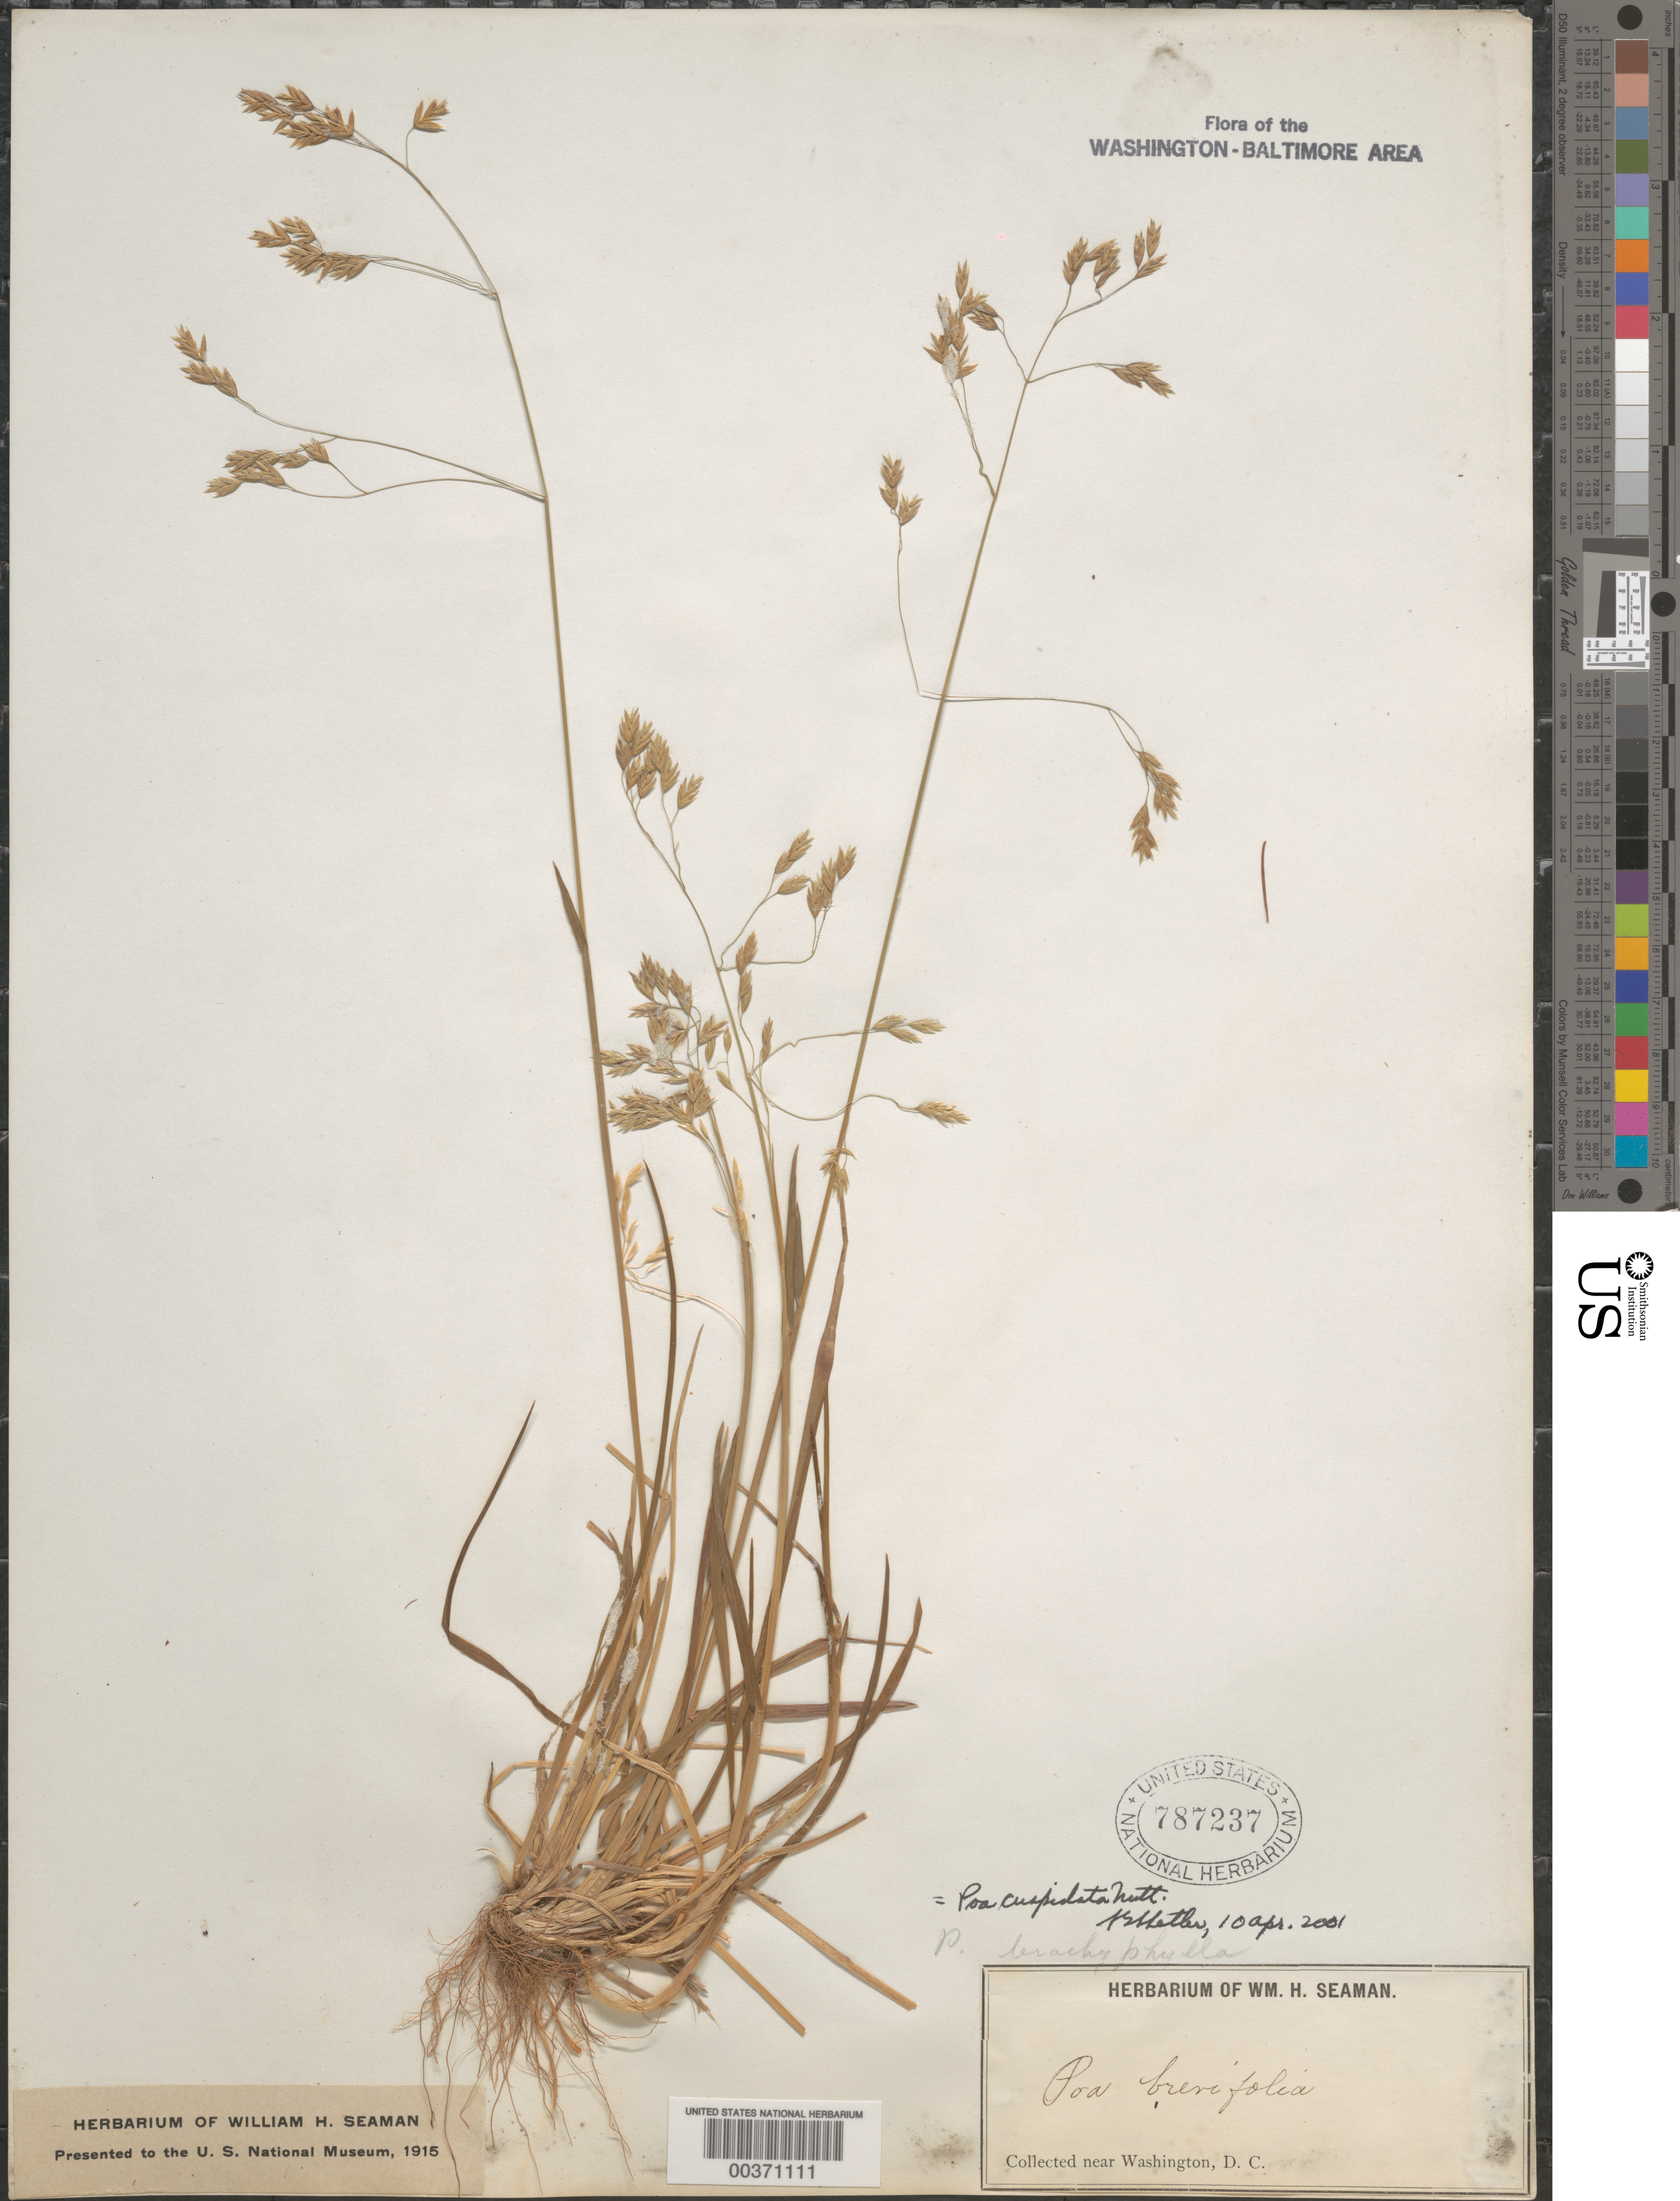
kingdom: Plantae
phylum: Tracheophyta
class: Liliopsida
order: Poales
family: Poaceae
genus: Poa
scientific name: Poa cuspidata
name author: Nutt.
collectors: W. Seaman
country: United States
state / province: District of Columbia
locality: Washington DC area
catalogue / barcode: US 787237